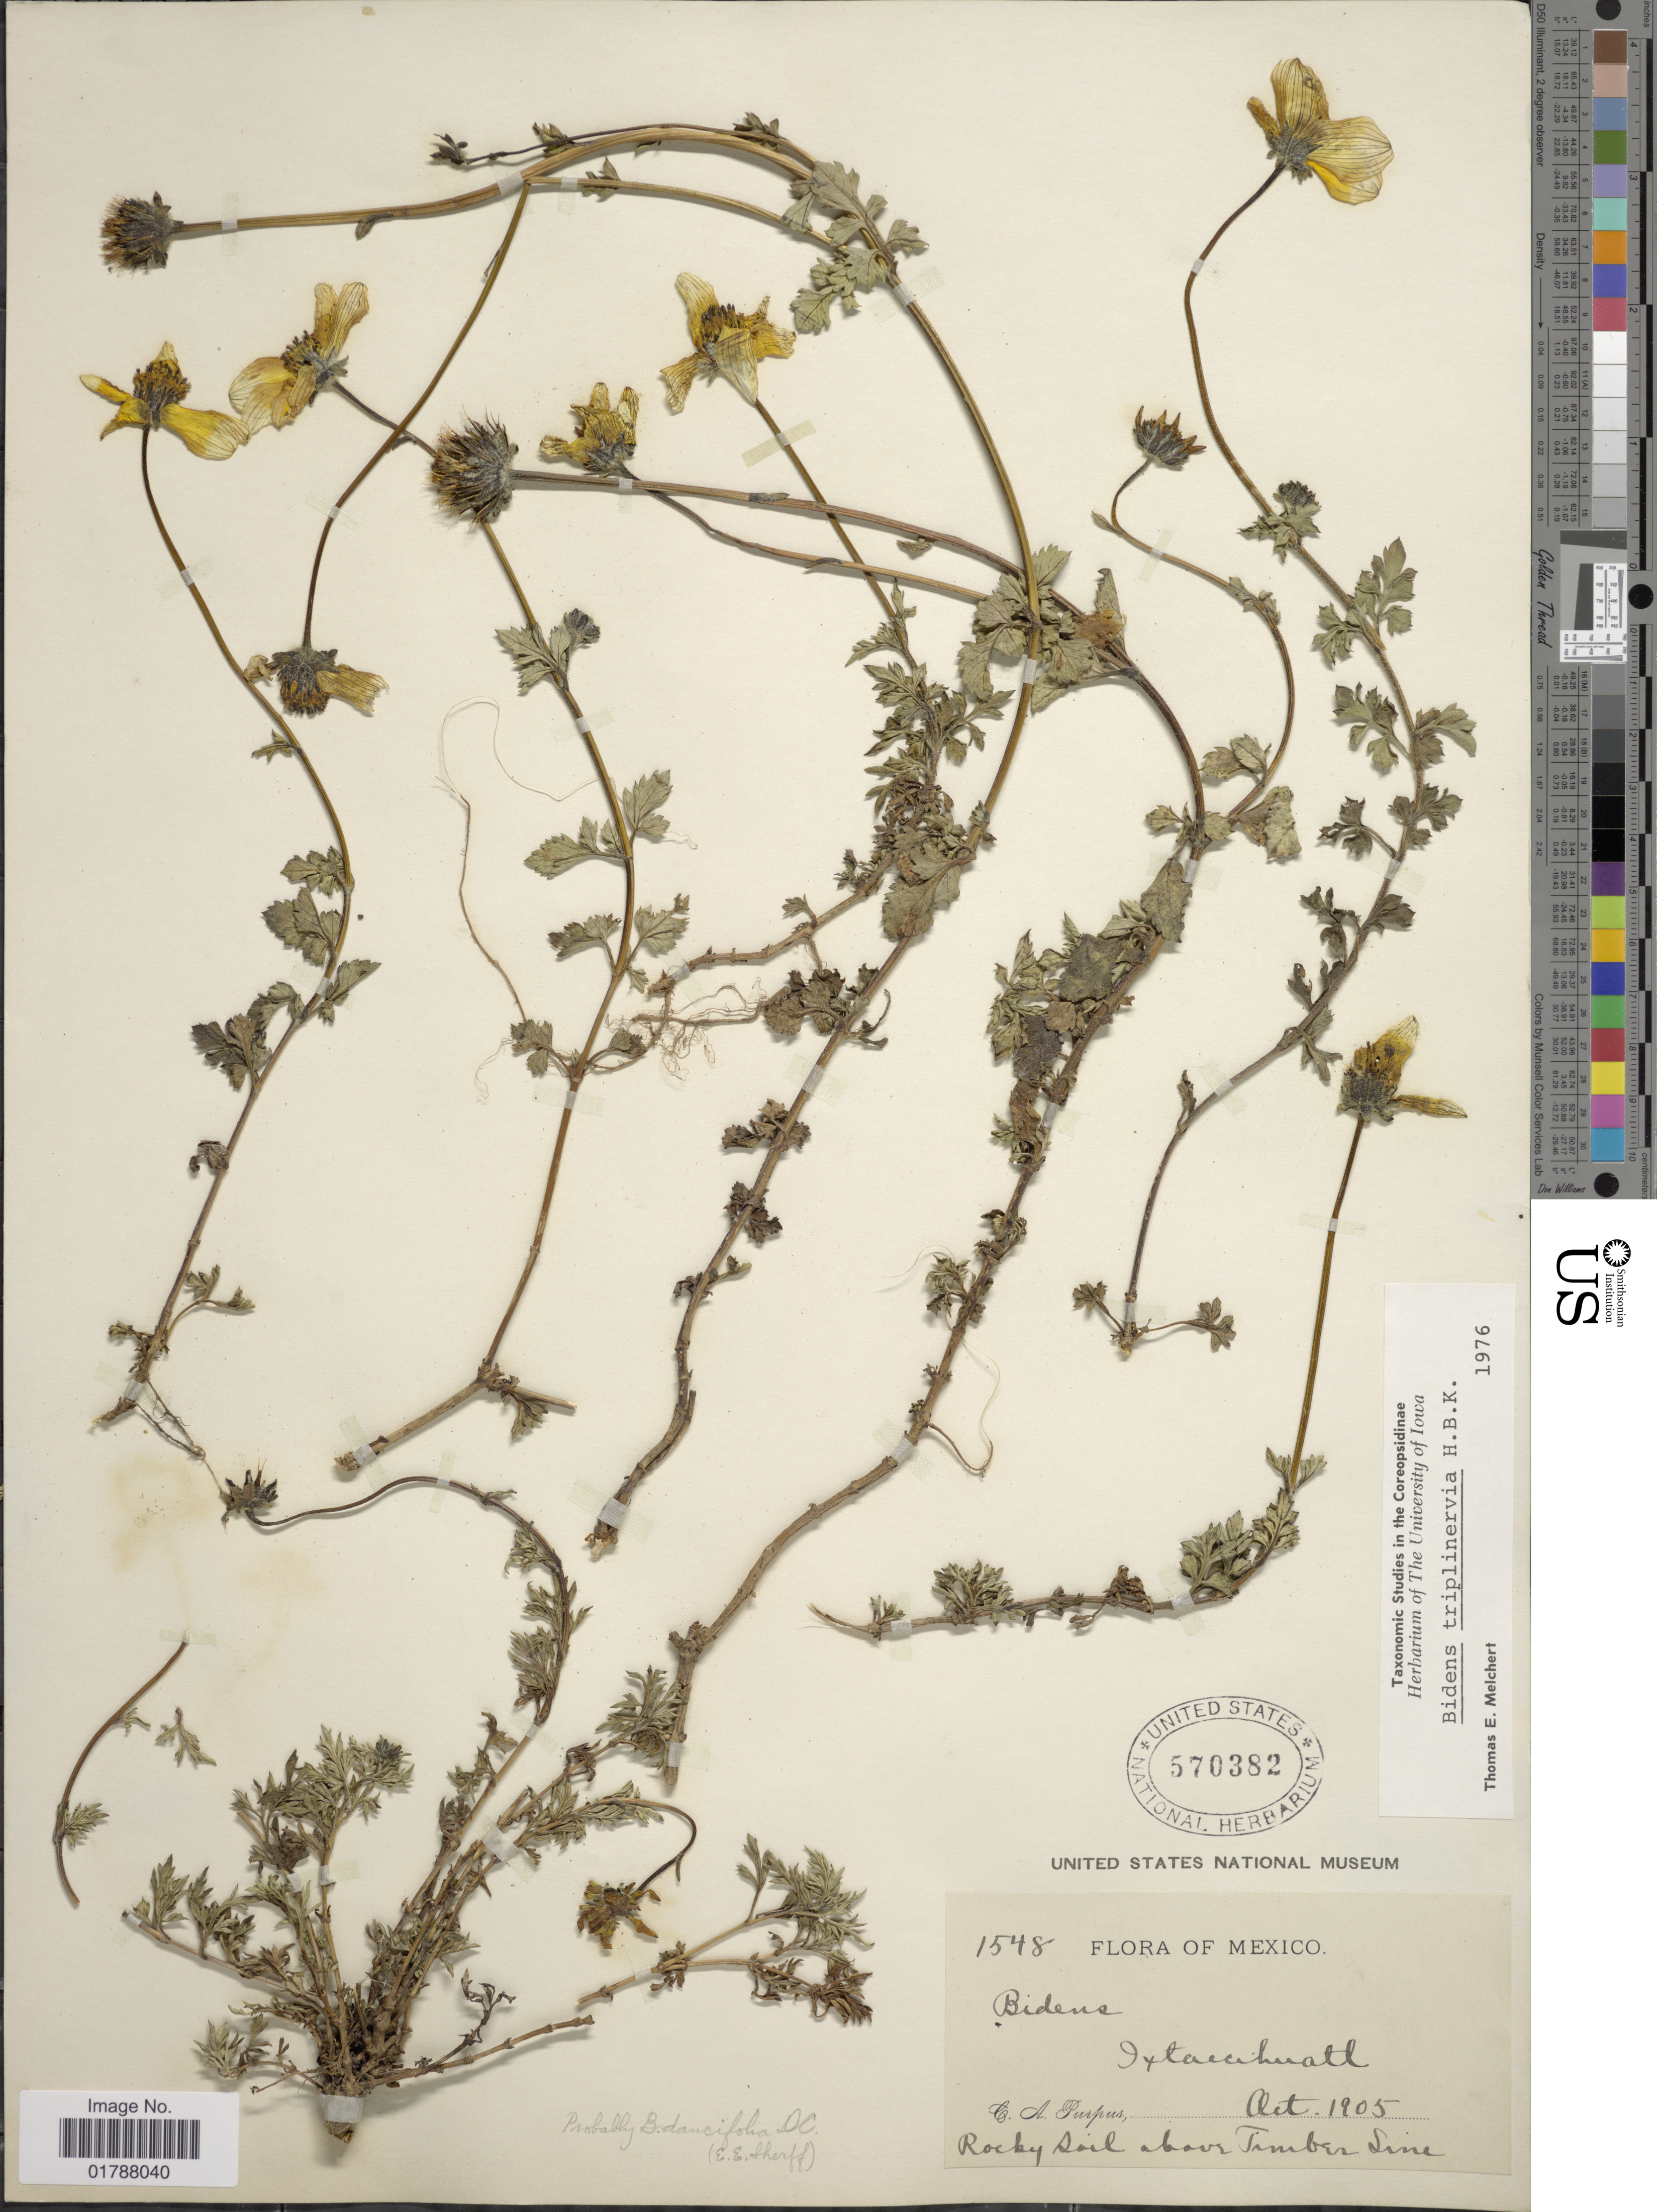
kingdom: Plantae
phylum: Tracheophyta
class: Magnoliopsida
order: Asterales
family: Asteraceae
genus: Bidens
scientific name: Bidens triplinervia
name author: Kunth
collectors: C. A. Purpus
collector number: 1548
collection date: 1905-10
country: Mexico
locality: Ixtaccihuatl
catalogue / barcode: US 570382